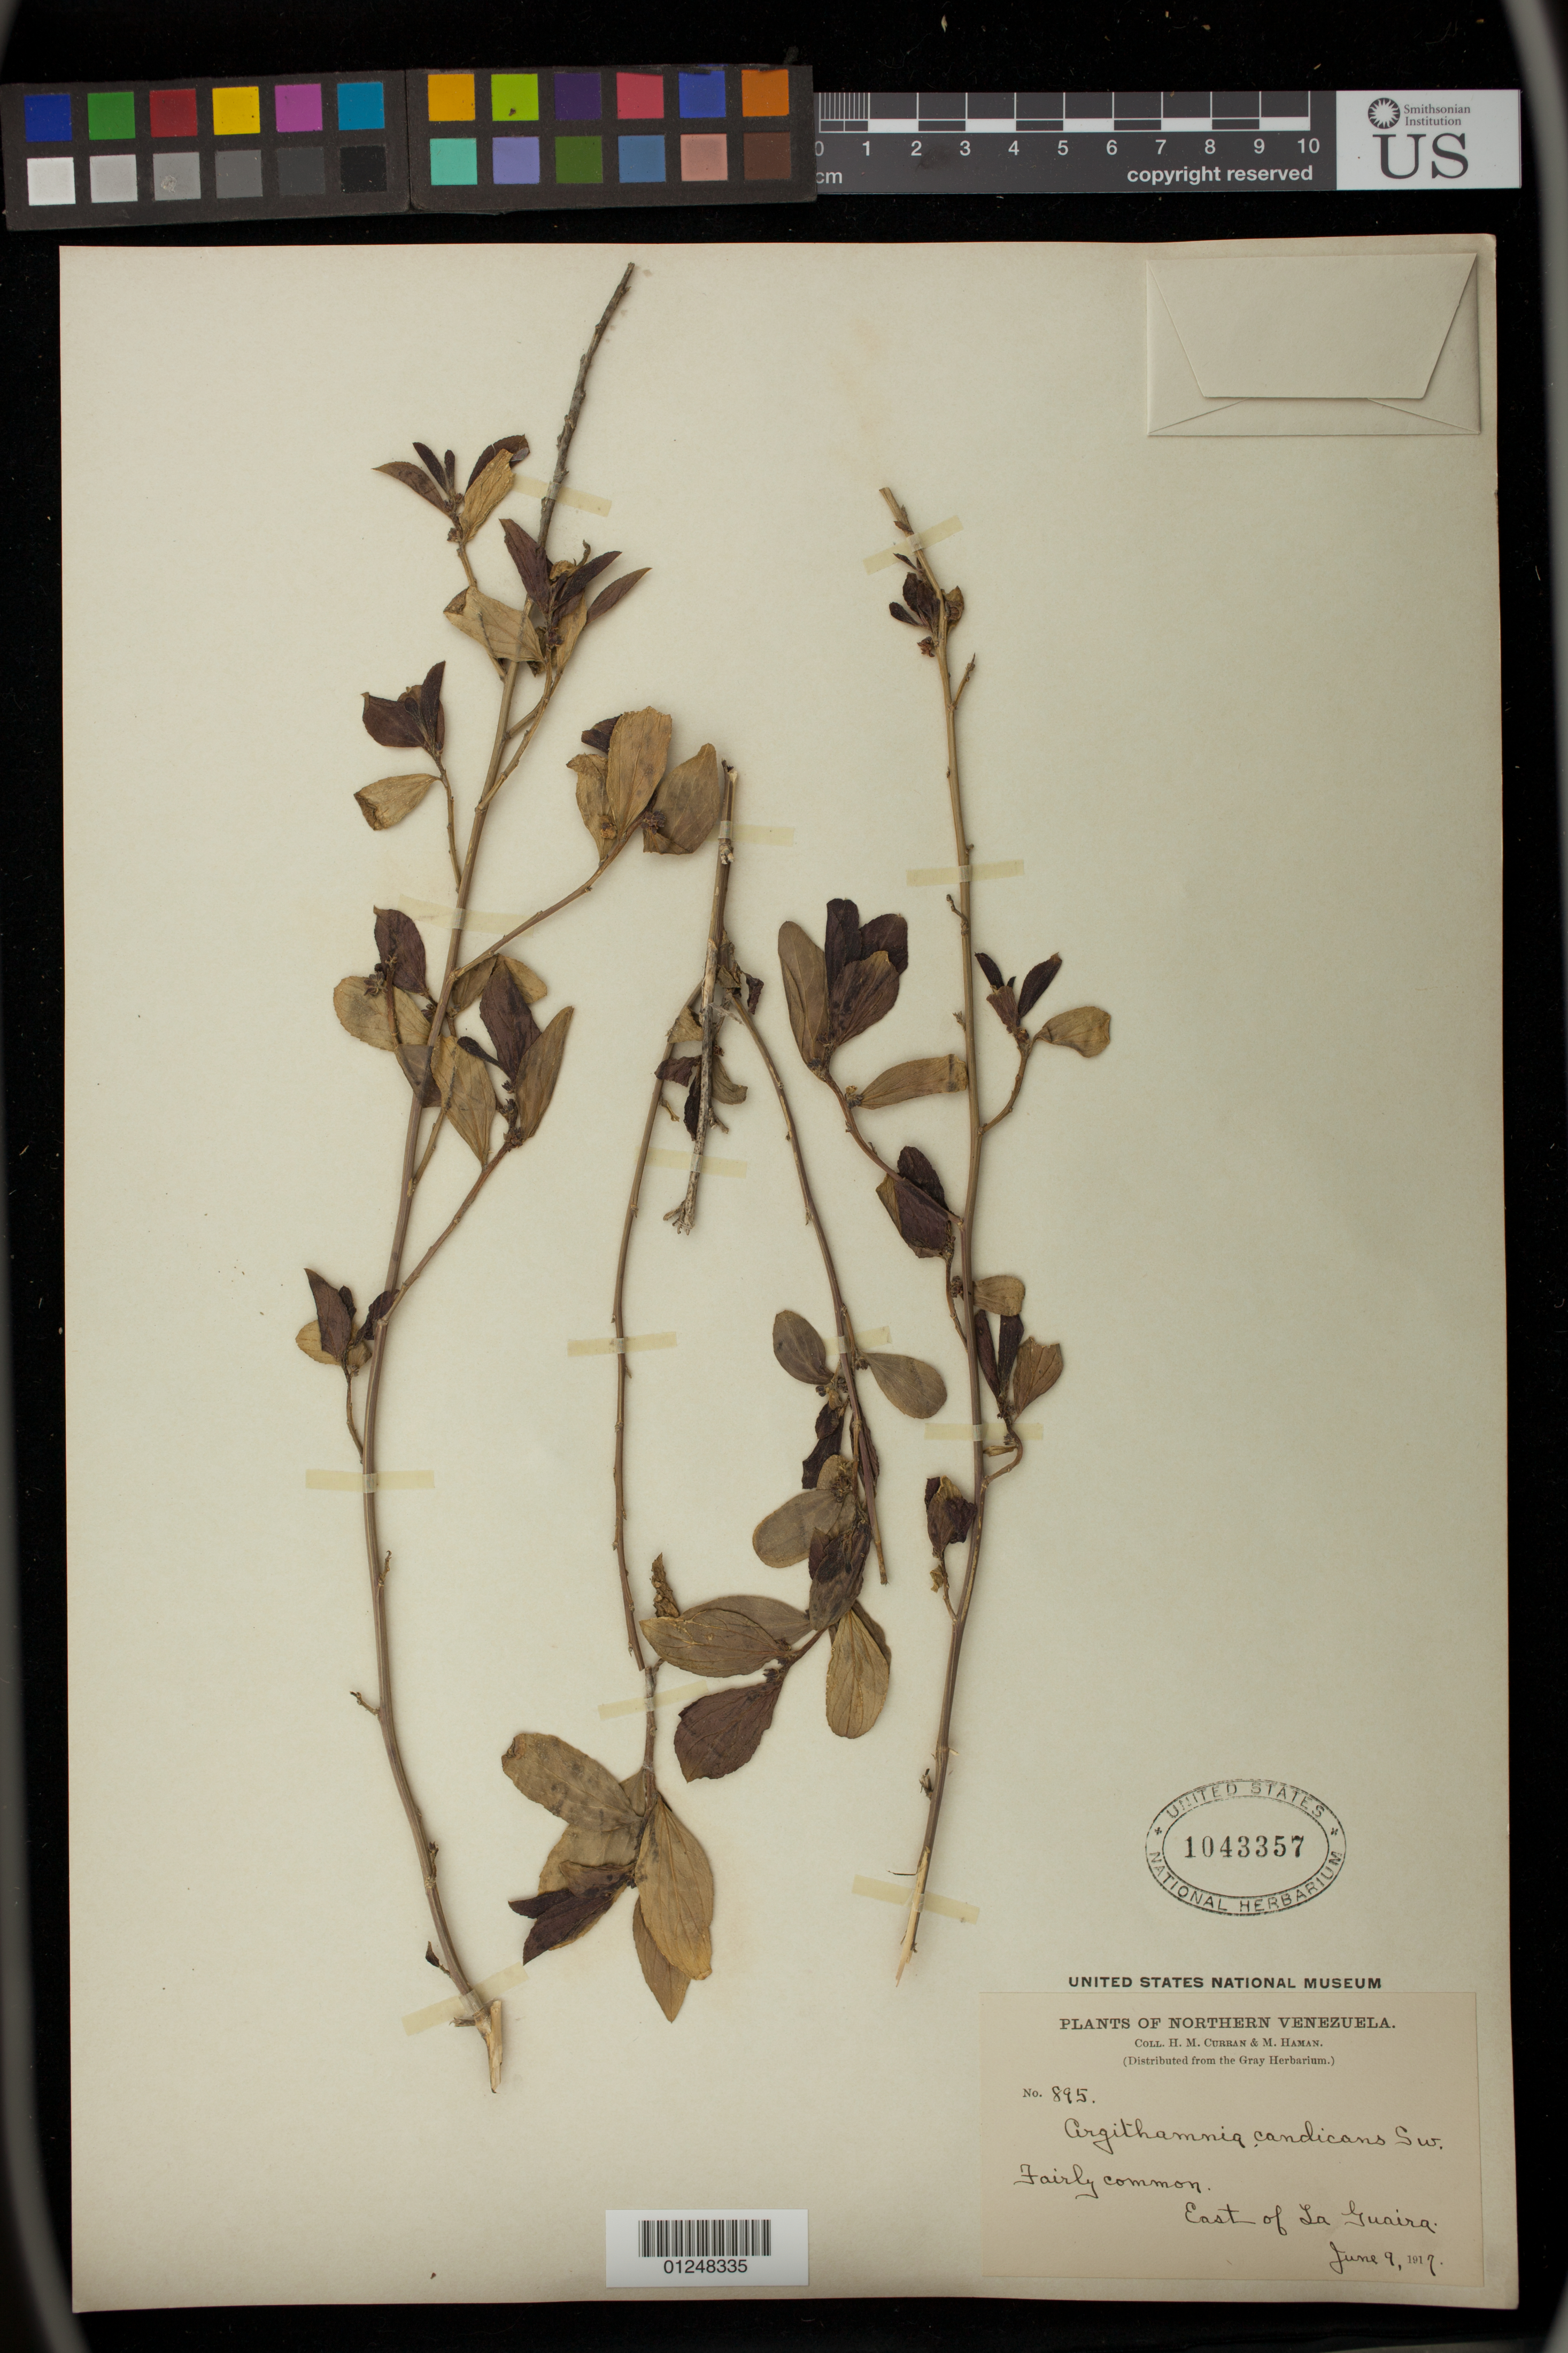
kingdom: Plantae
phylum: Tracheophyta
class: Magnoliopsida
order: Malpighiales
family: Euphorbiaceae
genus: Argythamnia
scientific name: Argythamnia argothamnoides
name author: (Bertero & Spreng.) J.W. Ingram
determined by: Külkamp, Josimar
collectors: H. M. Curran & M. Haman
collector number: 895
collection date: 1917-06-09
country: Venezuela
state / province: Vargas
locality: East of La Guaira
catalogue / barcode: US 1043357